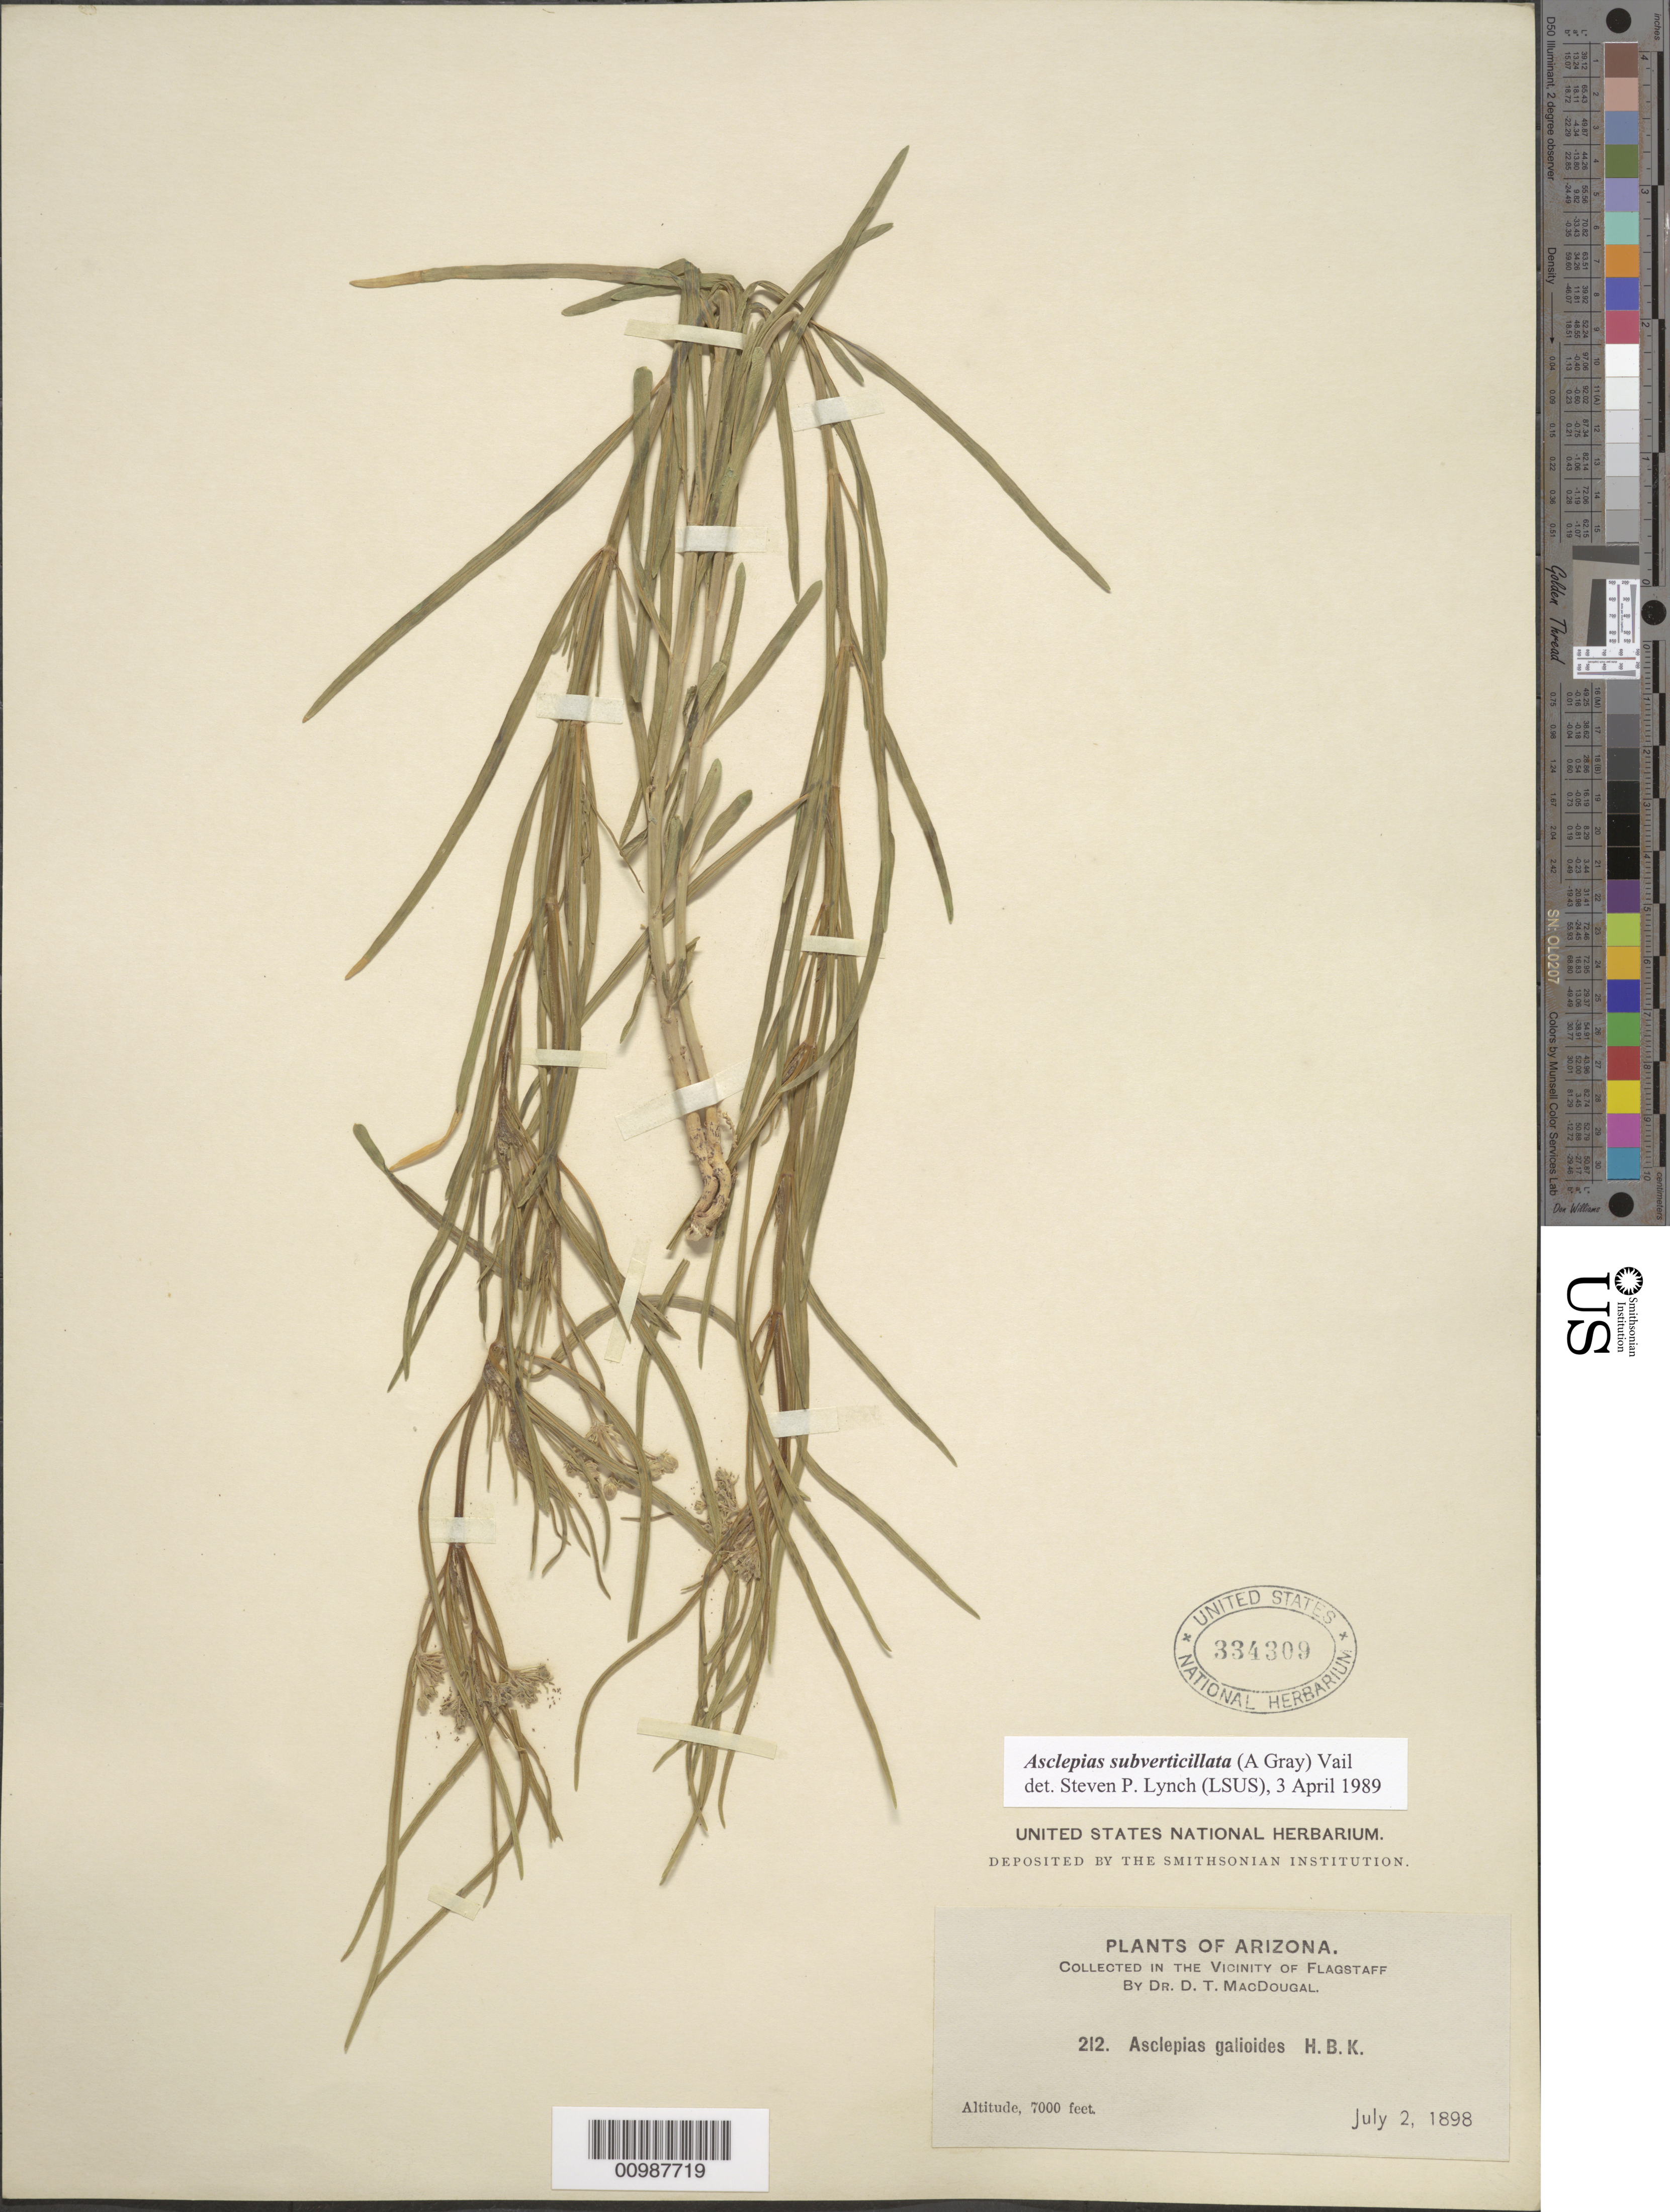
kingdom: Plantae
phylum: Tracheophyta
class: Magnoliopsida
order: Gentianales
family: Apocynaceae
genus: Asclepias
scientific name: Asclepias subverticillata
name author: (A. Gray) Vail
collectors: D. T. MacDougal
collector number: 212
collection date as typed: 02 Jul 1898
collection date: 1898-07-02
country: United States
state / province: Arizona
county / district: Coconino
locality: Vicinity of Flagstaff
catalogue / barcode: US 334309